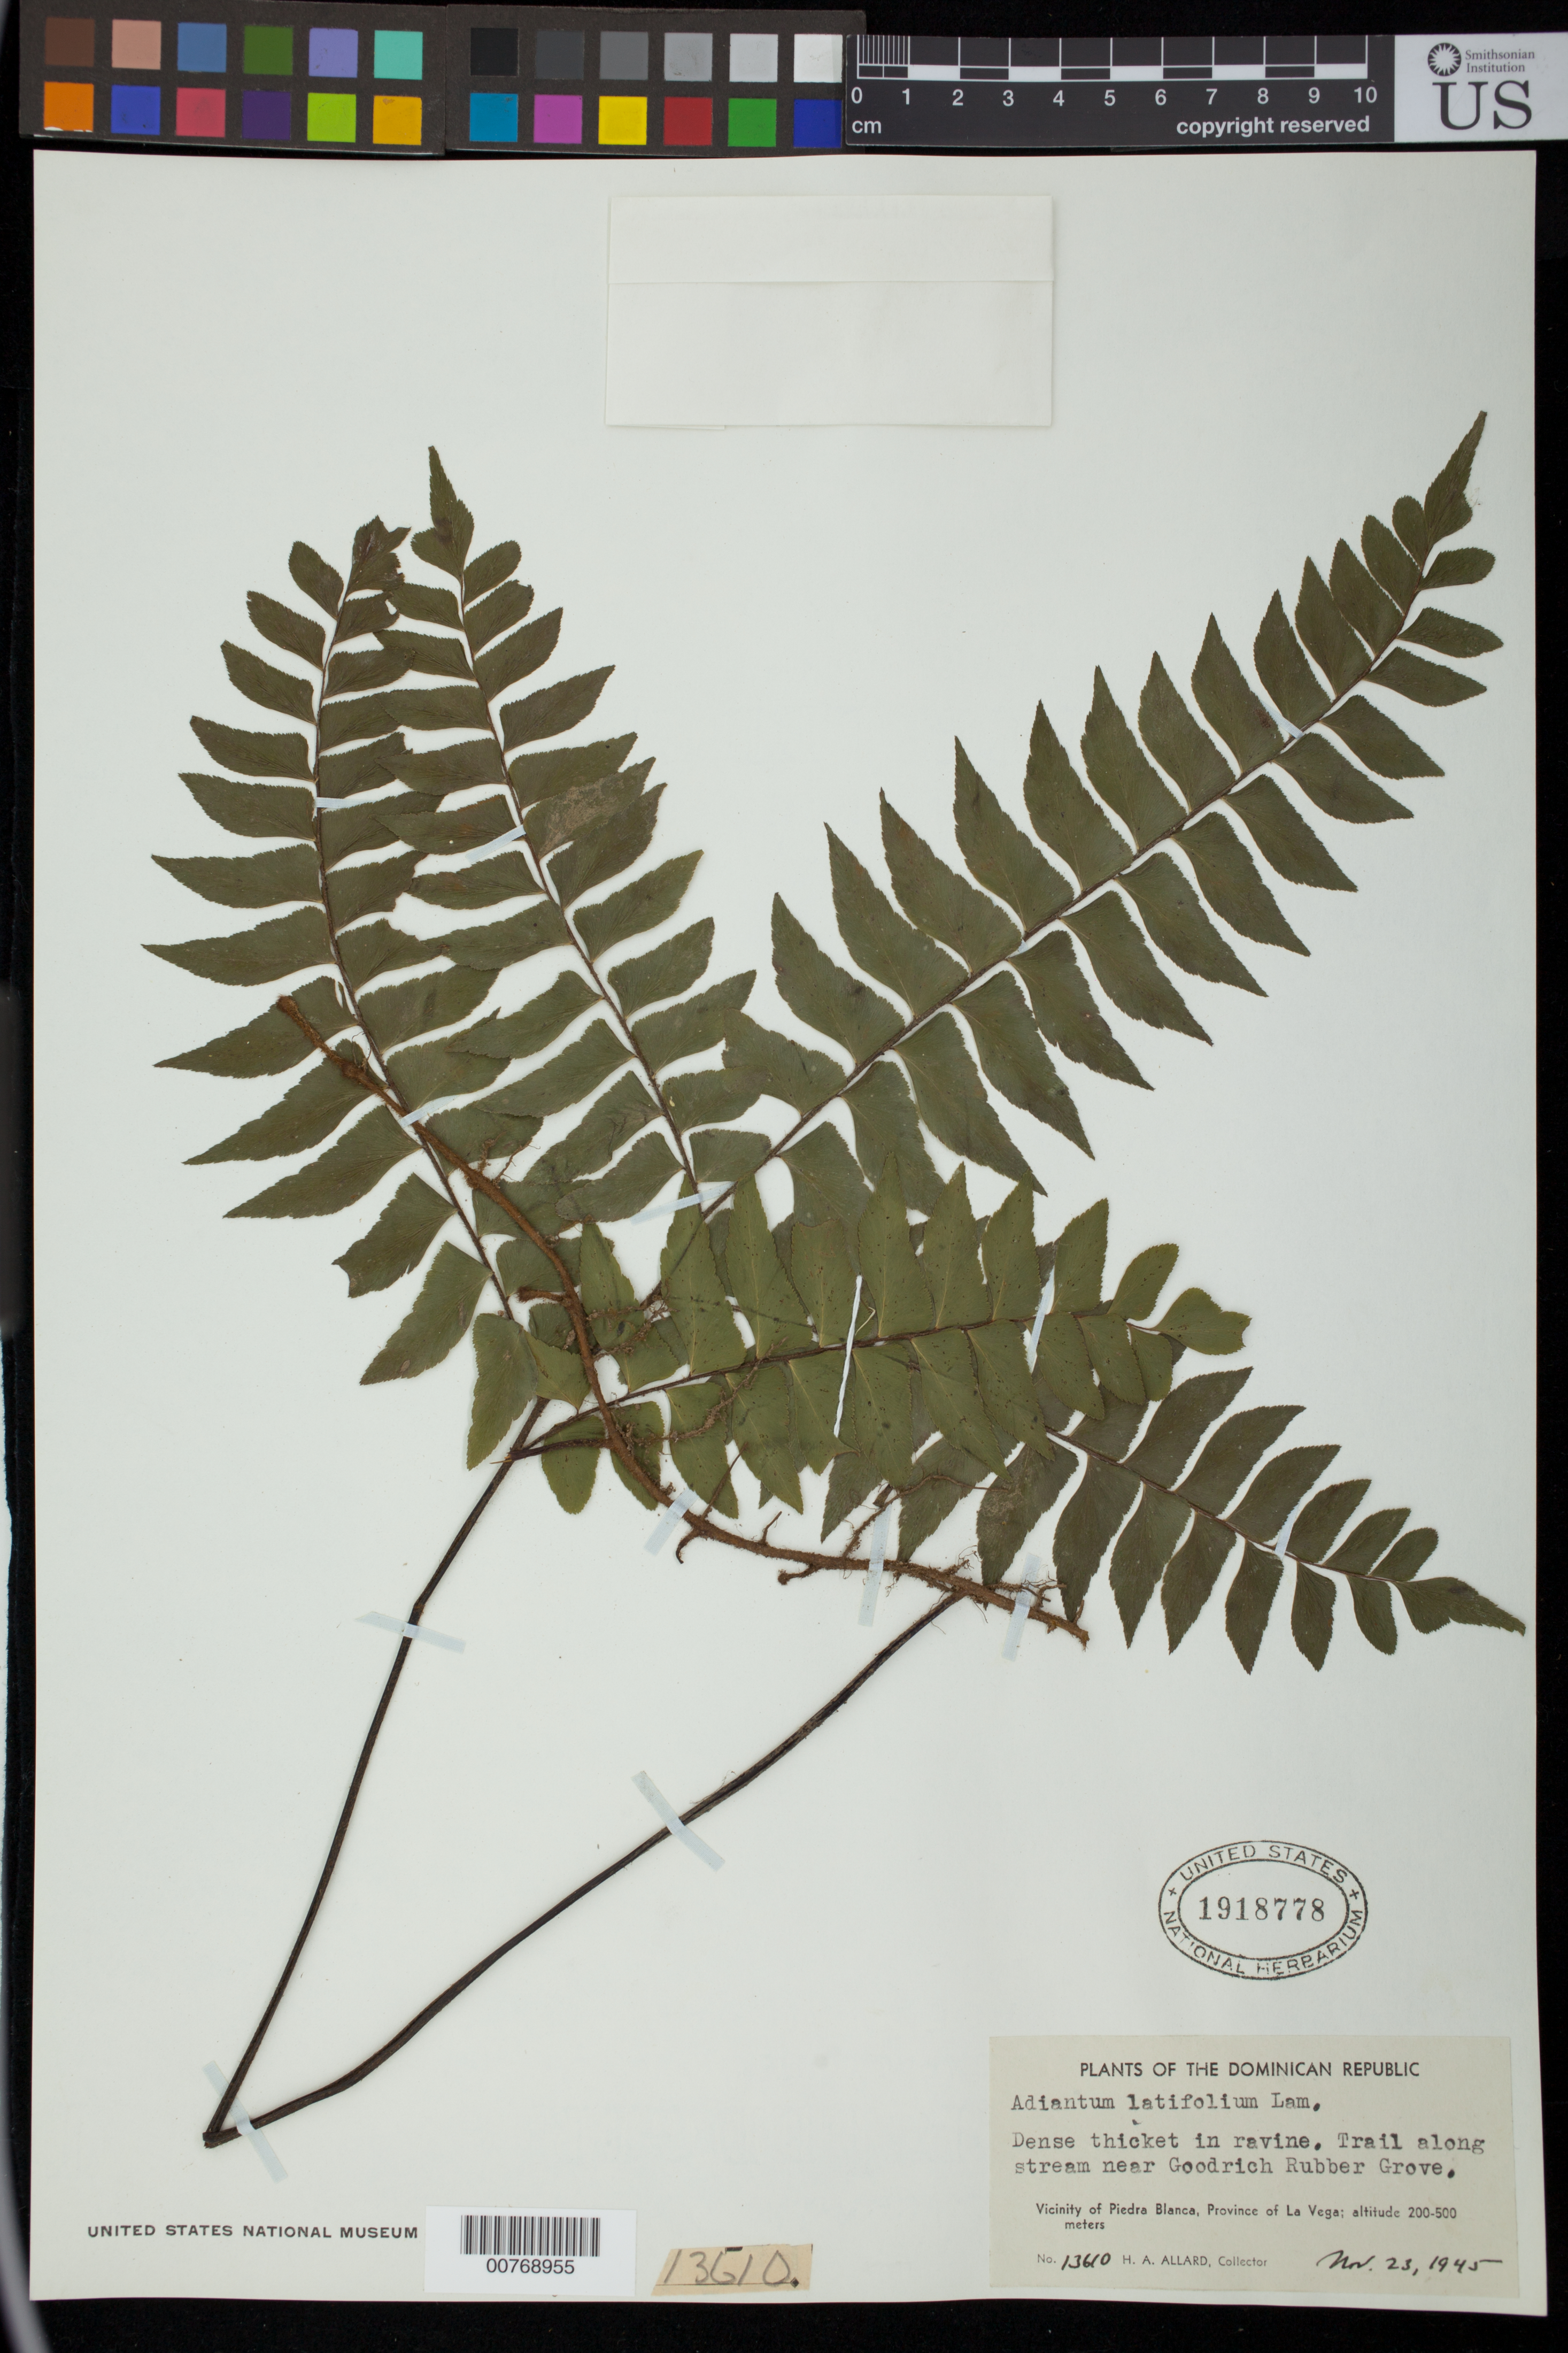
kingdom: Plantae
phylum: Tracheophyta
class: Polypodiopsida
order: Polypodiales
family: Pteridaceae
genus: Adiantum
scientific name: Adiantum latifolium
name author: Lam.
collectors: H. A. Allard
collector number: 13610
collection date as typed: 23 Nov 1945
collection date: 1945-11-23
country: Dominican Republic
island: Hispaniola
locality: Vicinity of Piedra Blanca, Province of La Vega, trail along stream to Goodrich Rubber Grove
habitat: Dense thicket in ravine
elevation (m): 200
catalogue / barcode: US 1918778